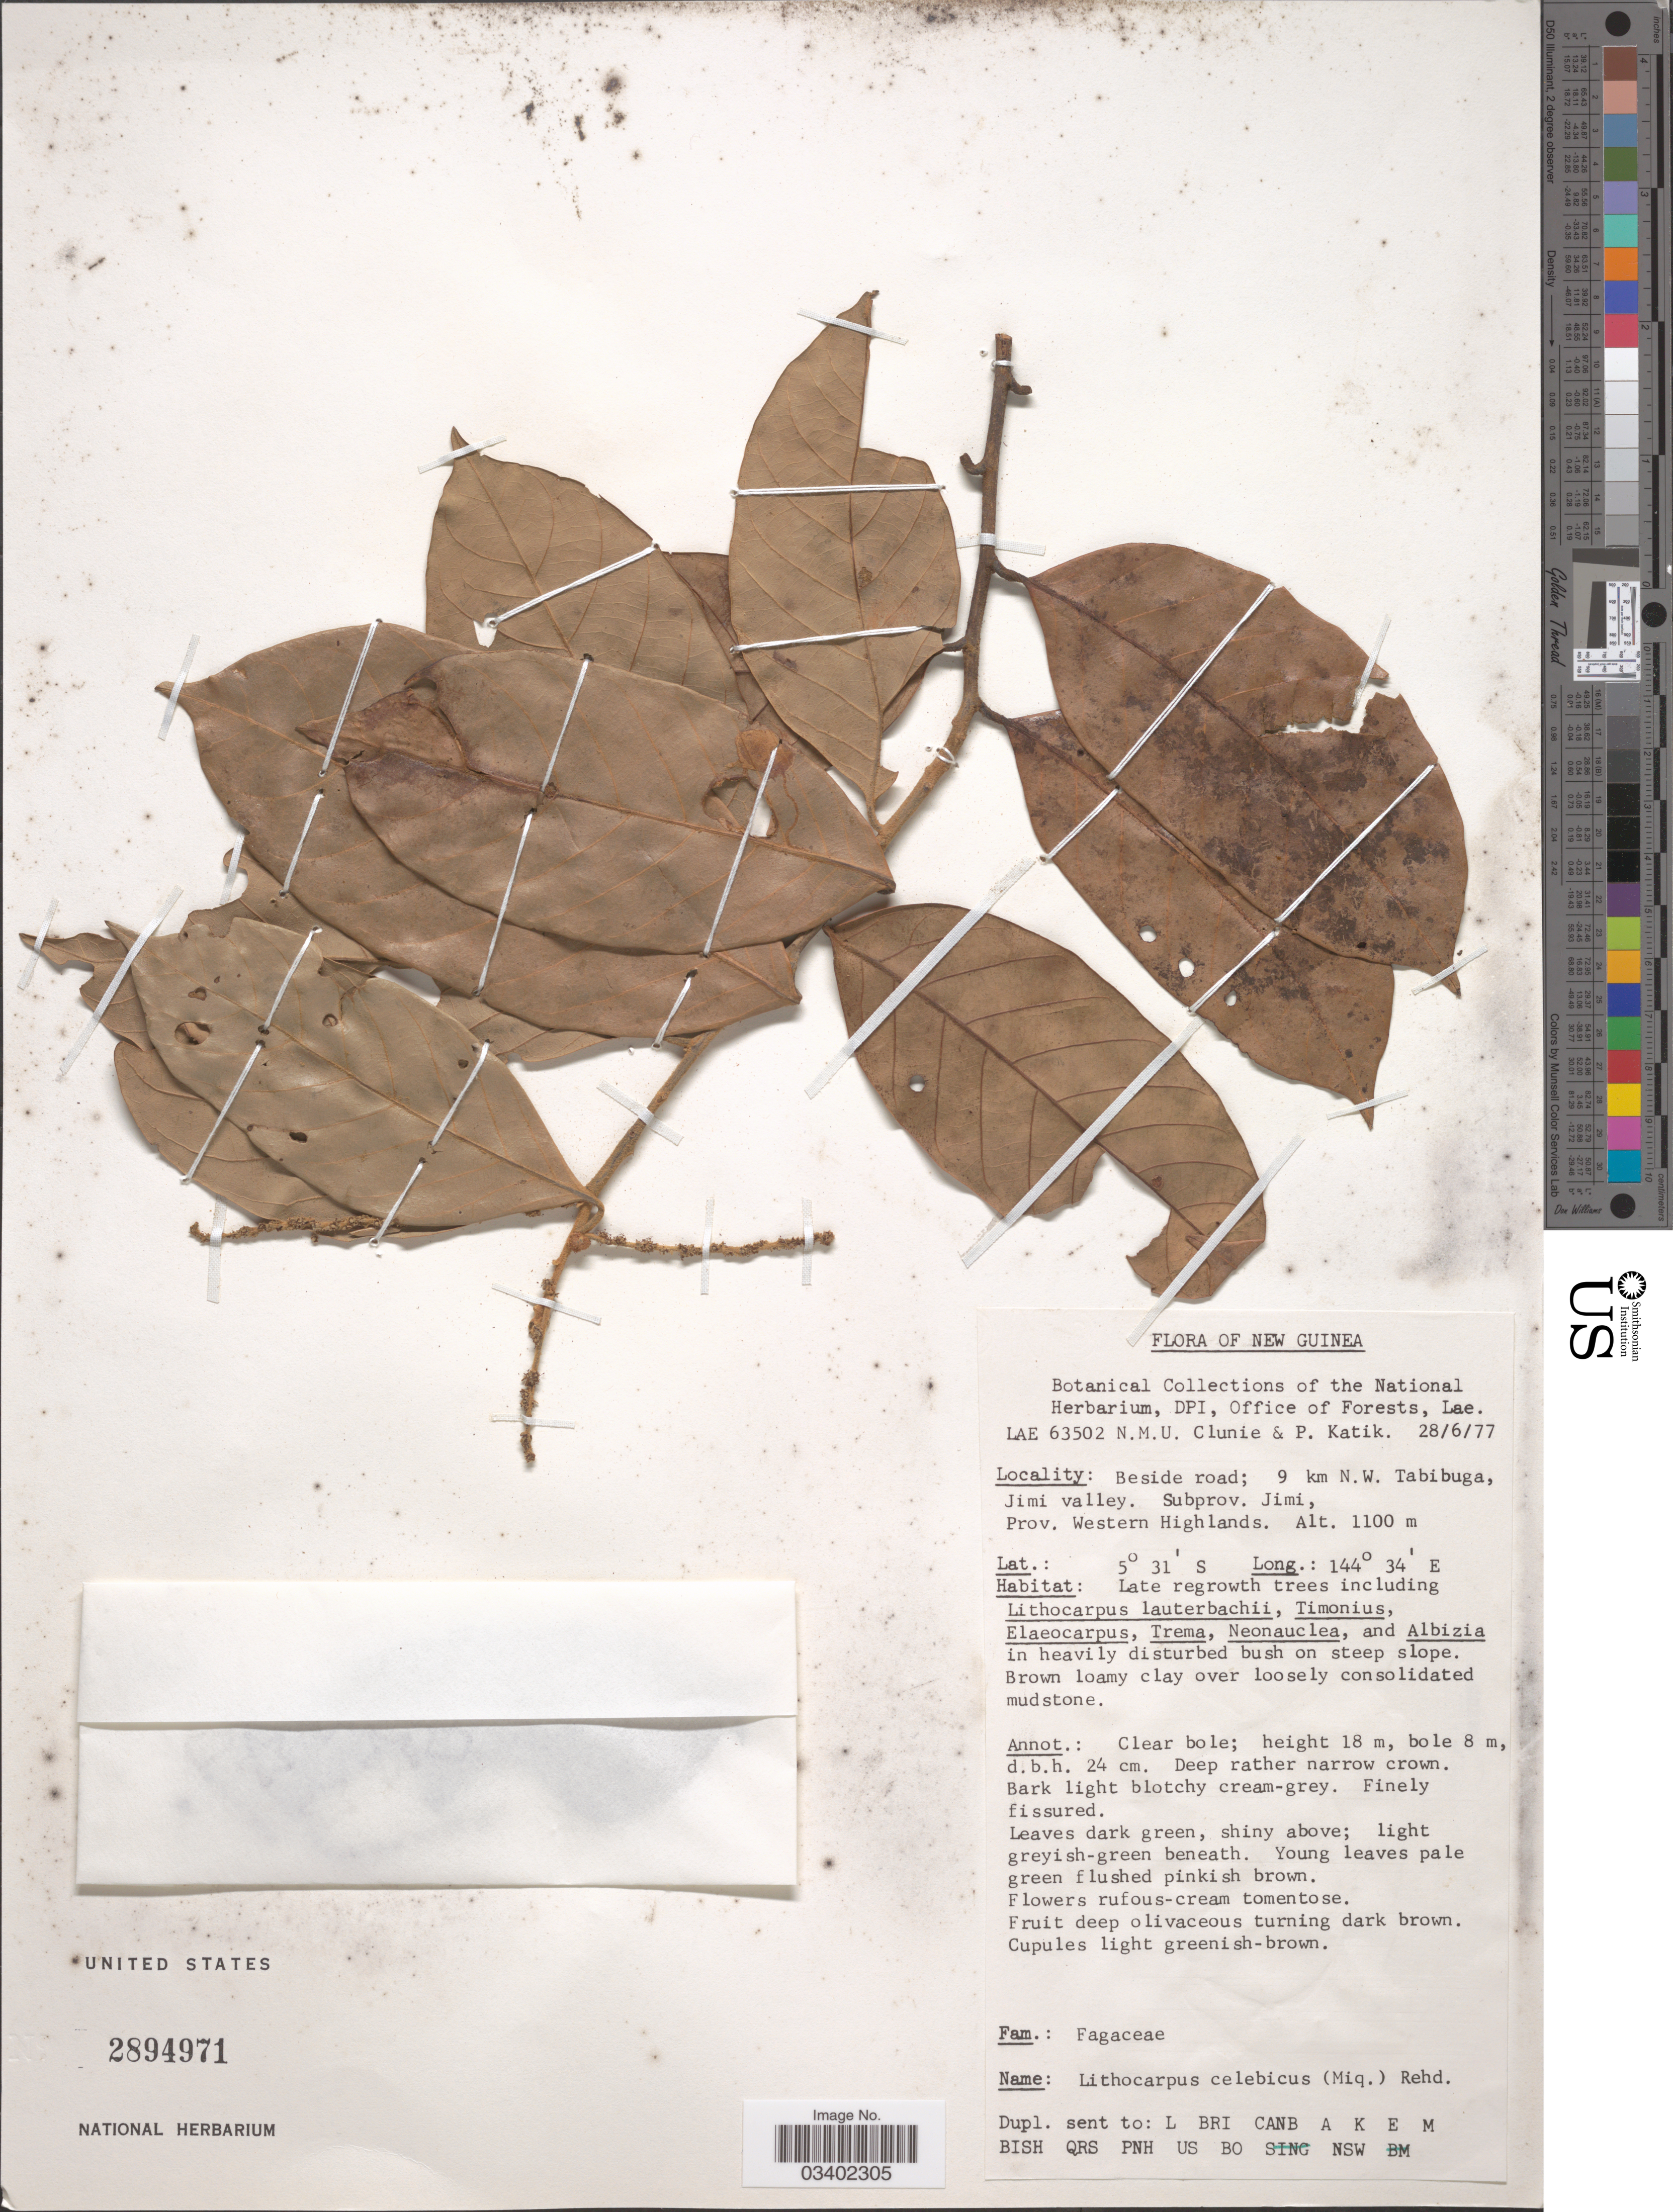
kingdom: Plantae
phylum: Tracheophyta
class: Magnoliopsida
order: Fagales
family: Fagaceae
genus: Lithocarpus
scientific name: Lithocarpus celebicus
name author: (Miq.) Rehder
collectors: N.M.U. Clunie & P. Katik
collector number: LAE 63502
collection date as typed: Transcribed d/m/y: 28/6/77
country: Papua New Guinea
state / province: Western Highlands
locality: New Guinea. Beside road; 9 km N.W. Tabibuga, Jimi valley. Subprov. Jimi, Prov. Western Highlands.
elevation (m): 1100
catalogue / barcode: US 2894971